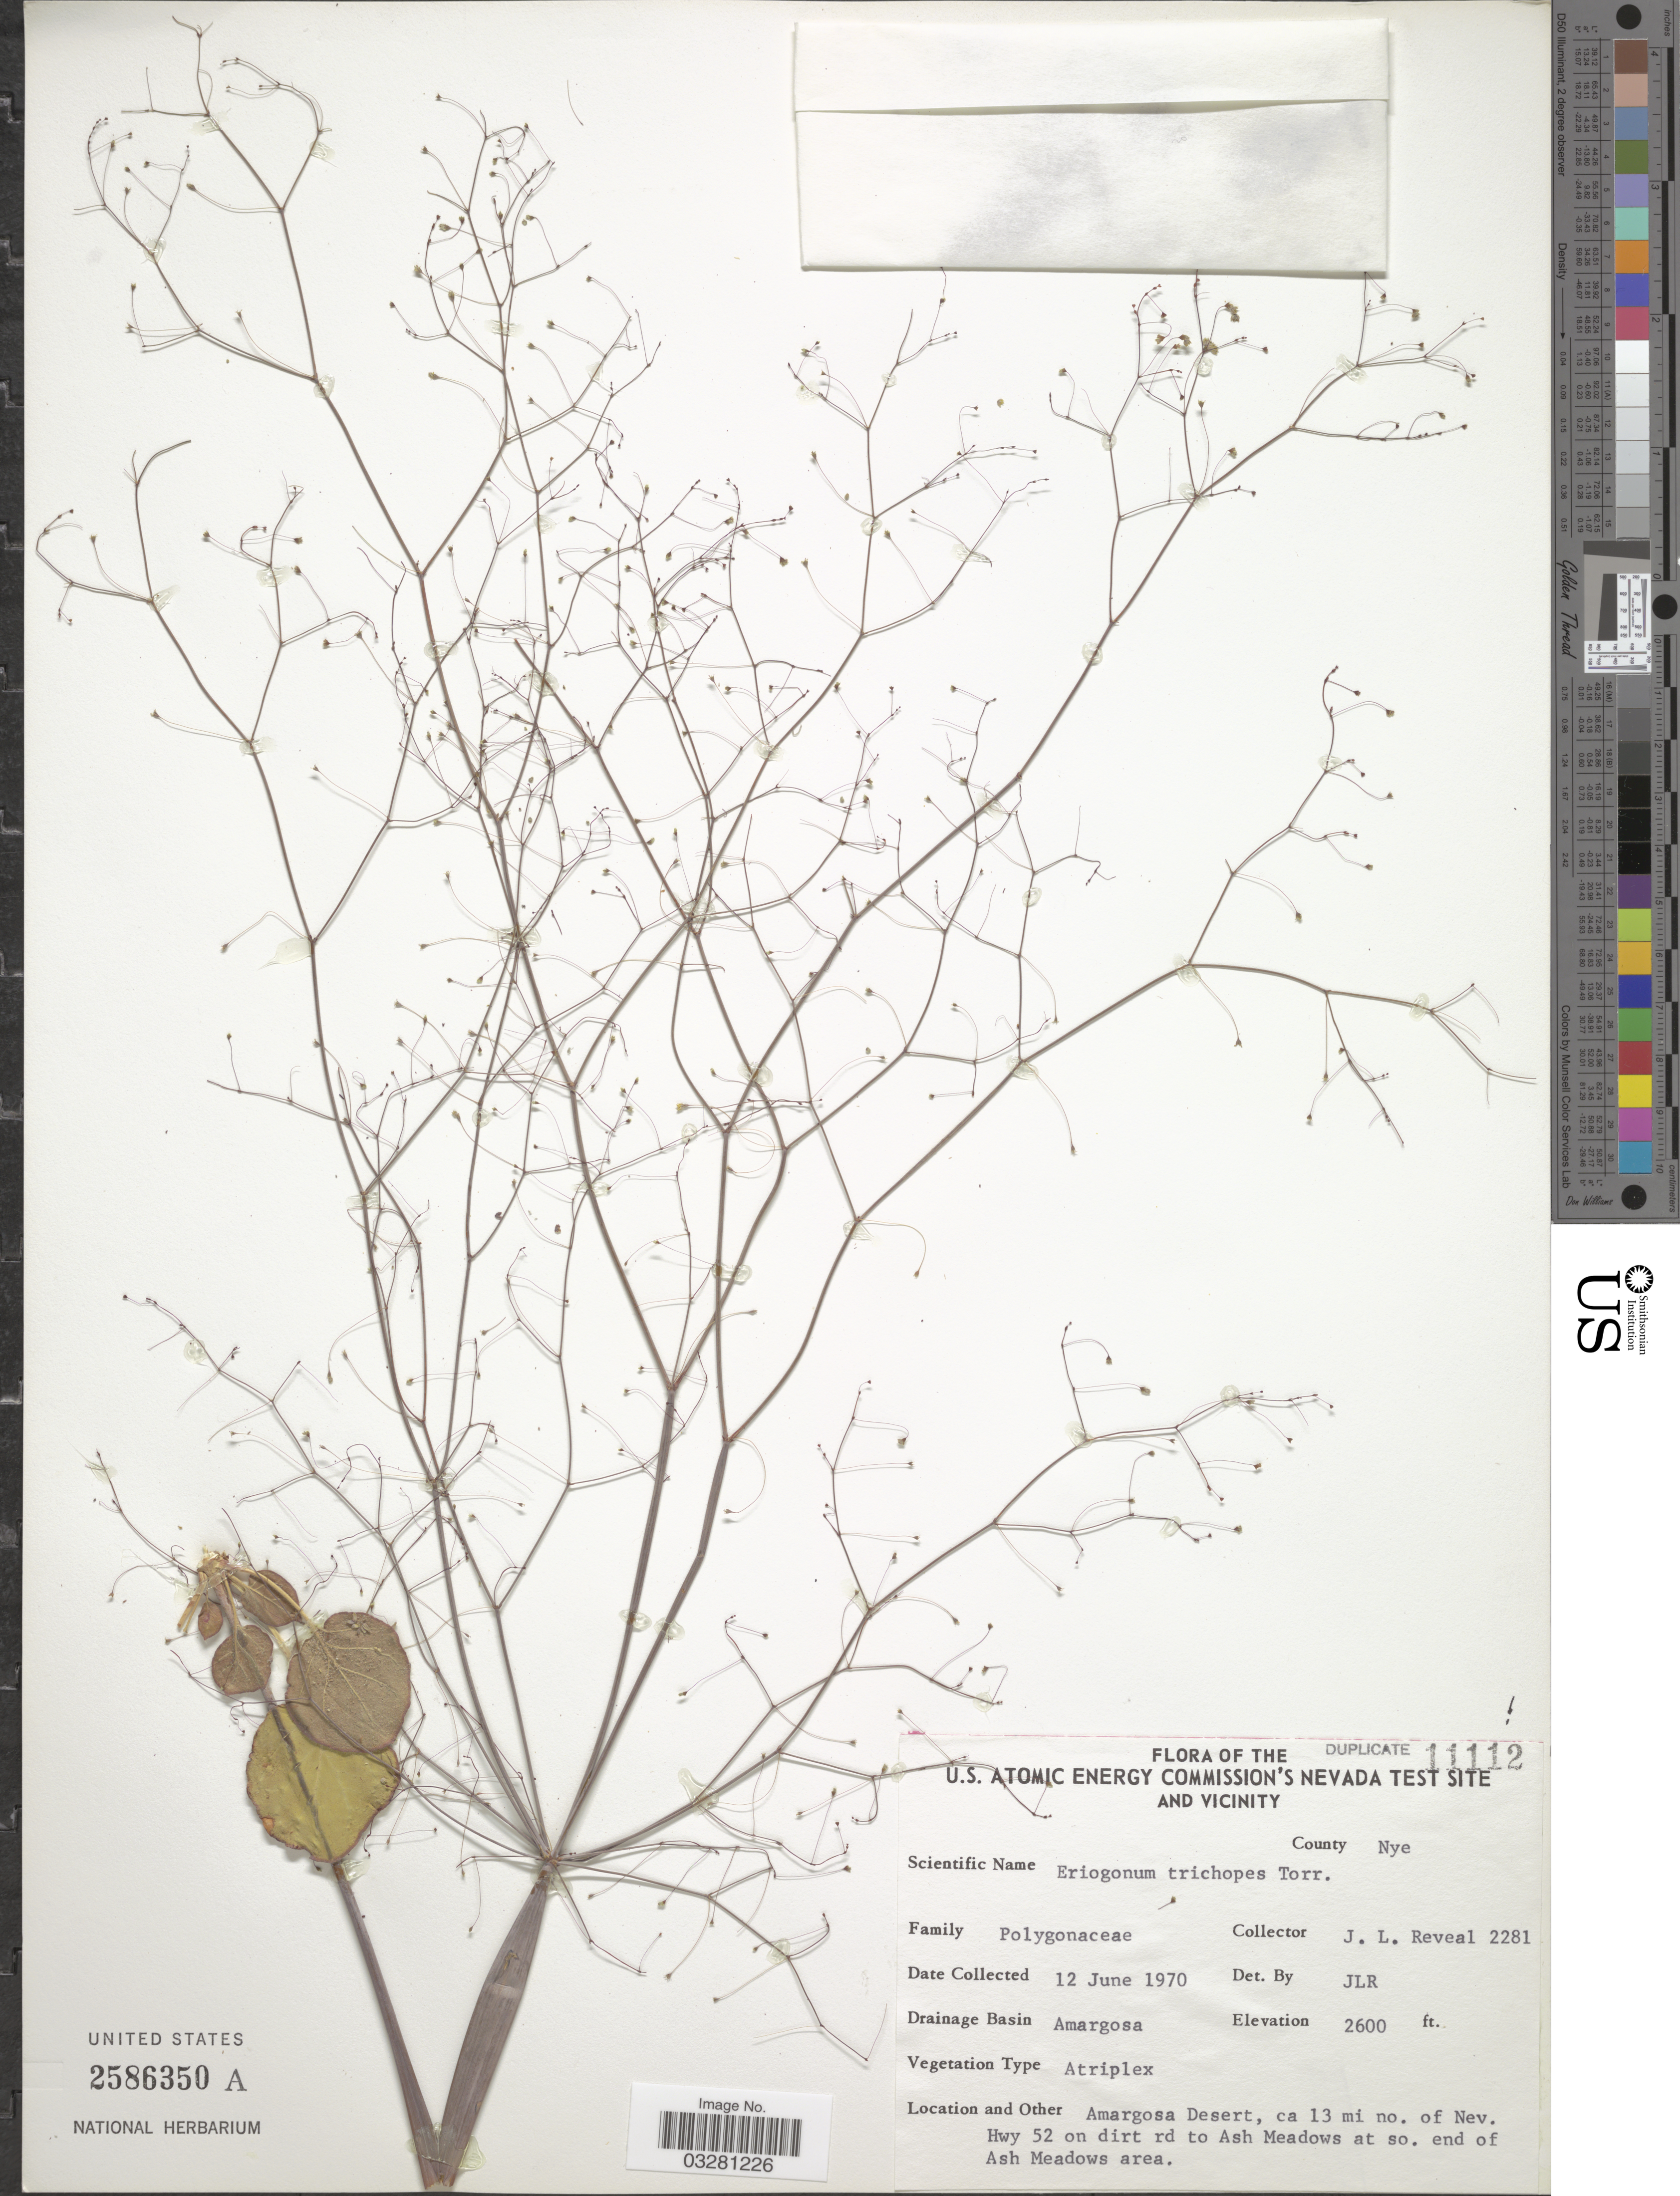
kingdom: Plantae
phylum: Tracheophyta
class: Magnoliopsida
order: Caryophyllales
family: Polygonaceae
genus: Eriogonum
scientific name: Eriogonum trichopes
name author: Torr.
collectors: J. L. Reveal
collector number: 2281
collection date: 1970-06-12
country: United States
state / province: Nevada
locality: U. S. Atomic Energy Commission's Nevada Test Site and Vicinity. County Nye. Drainage Basin Amargosa. Amargosa Desert, ca 13 mi no. of Nev. Hwy 52 on dirt rd to Ash Meadows at so. end of Ash Meadows area.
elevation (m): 792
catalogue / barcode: US 2586350A